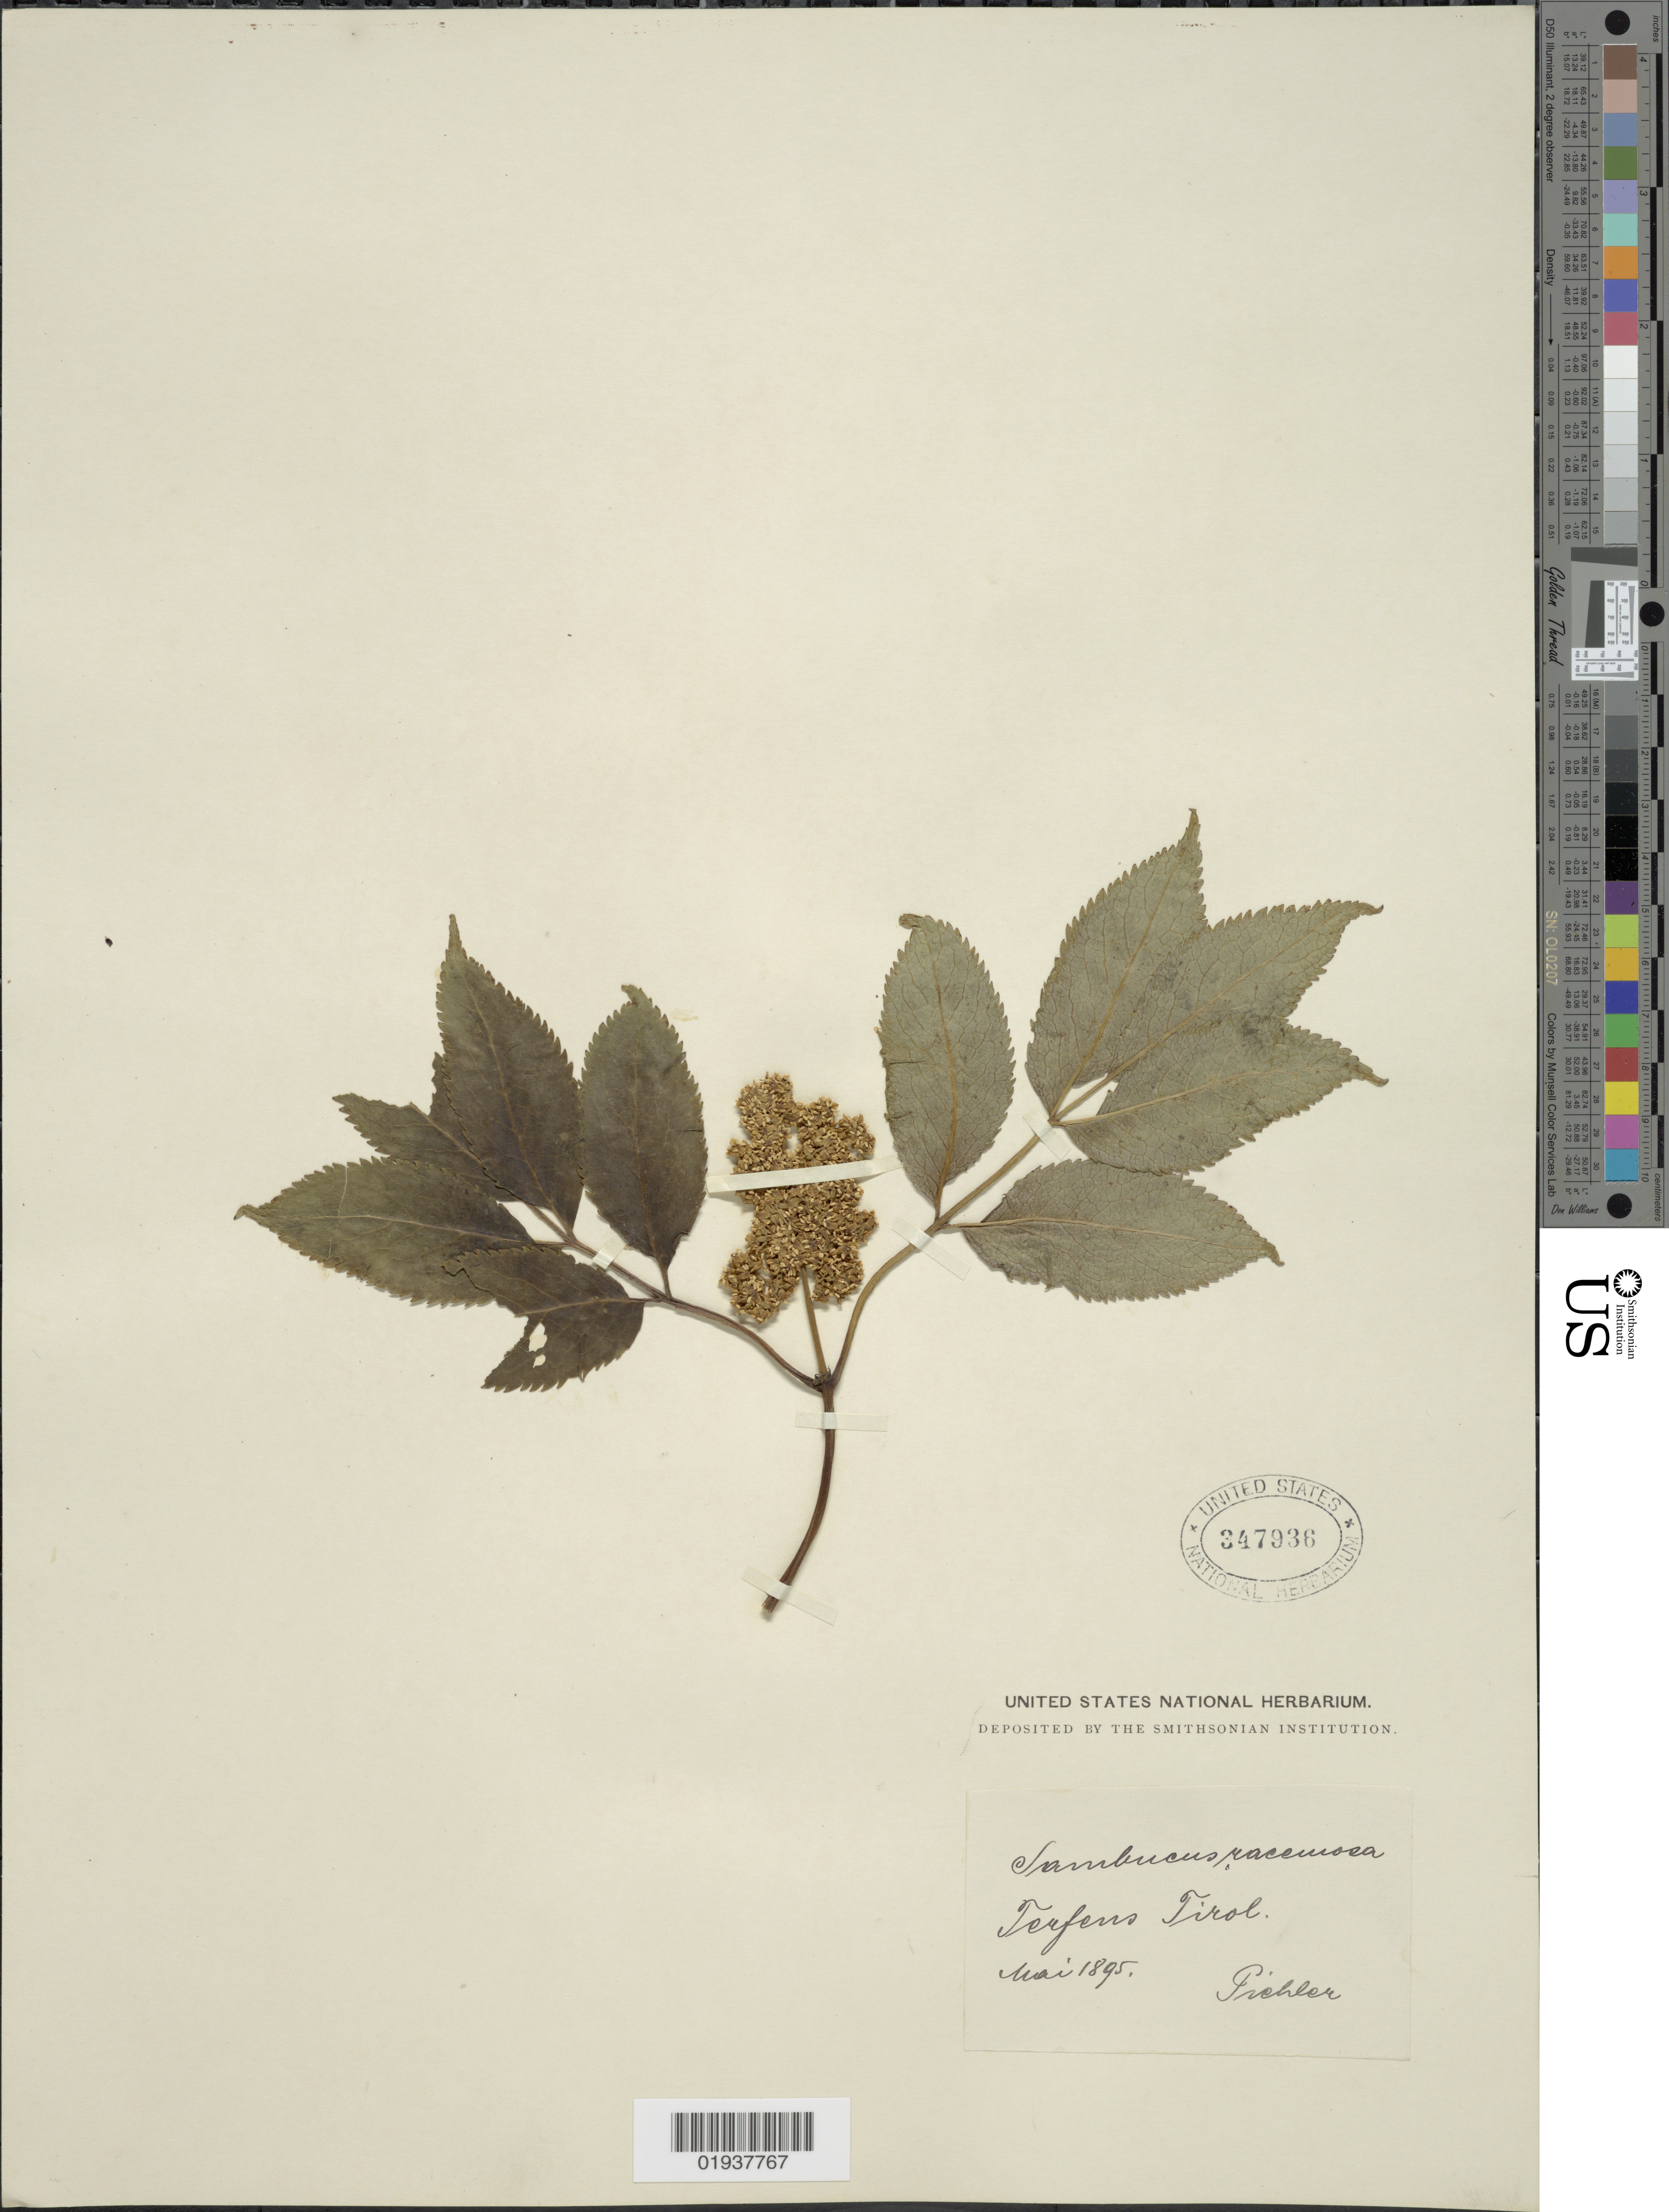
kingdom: Plantae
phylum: Tracheophyta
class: Magnoliopsida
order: Dipsacales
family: Viburnaceae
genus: Sambucus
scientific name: Sambucus racemosa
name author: L.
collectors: Pichler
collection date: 1895-05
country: Austria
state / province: Tirol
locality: Terfens Tirol.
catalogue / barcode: US 347936